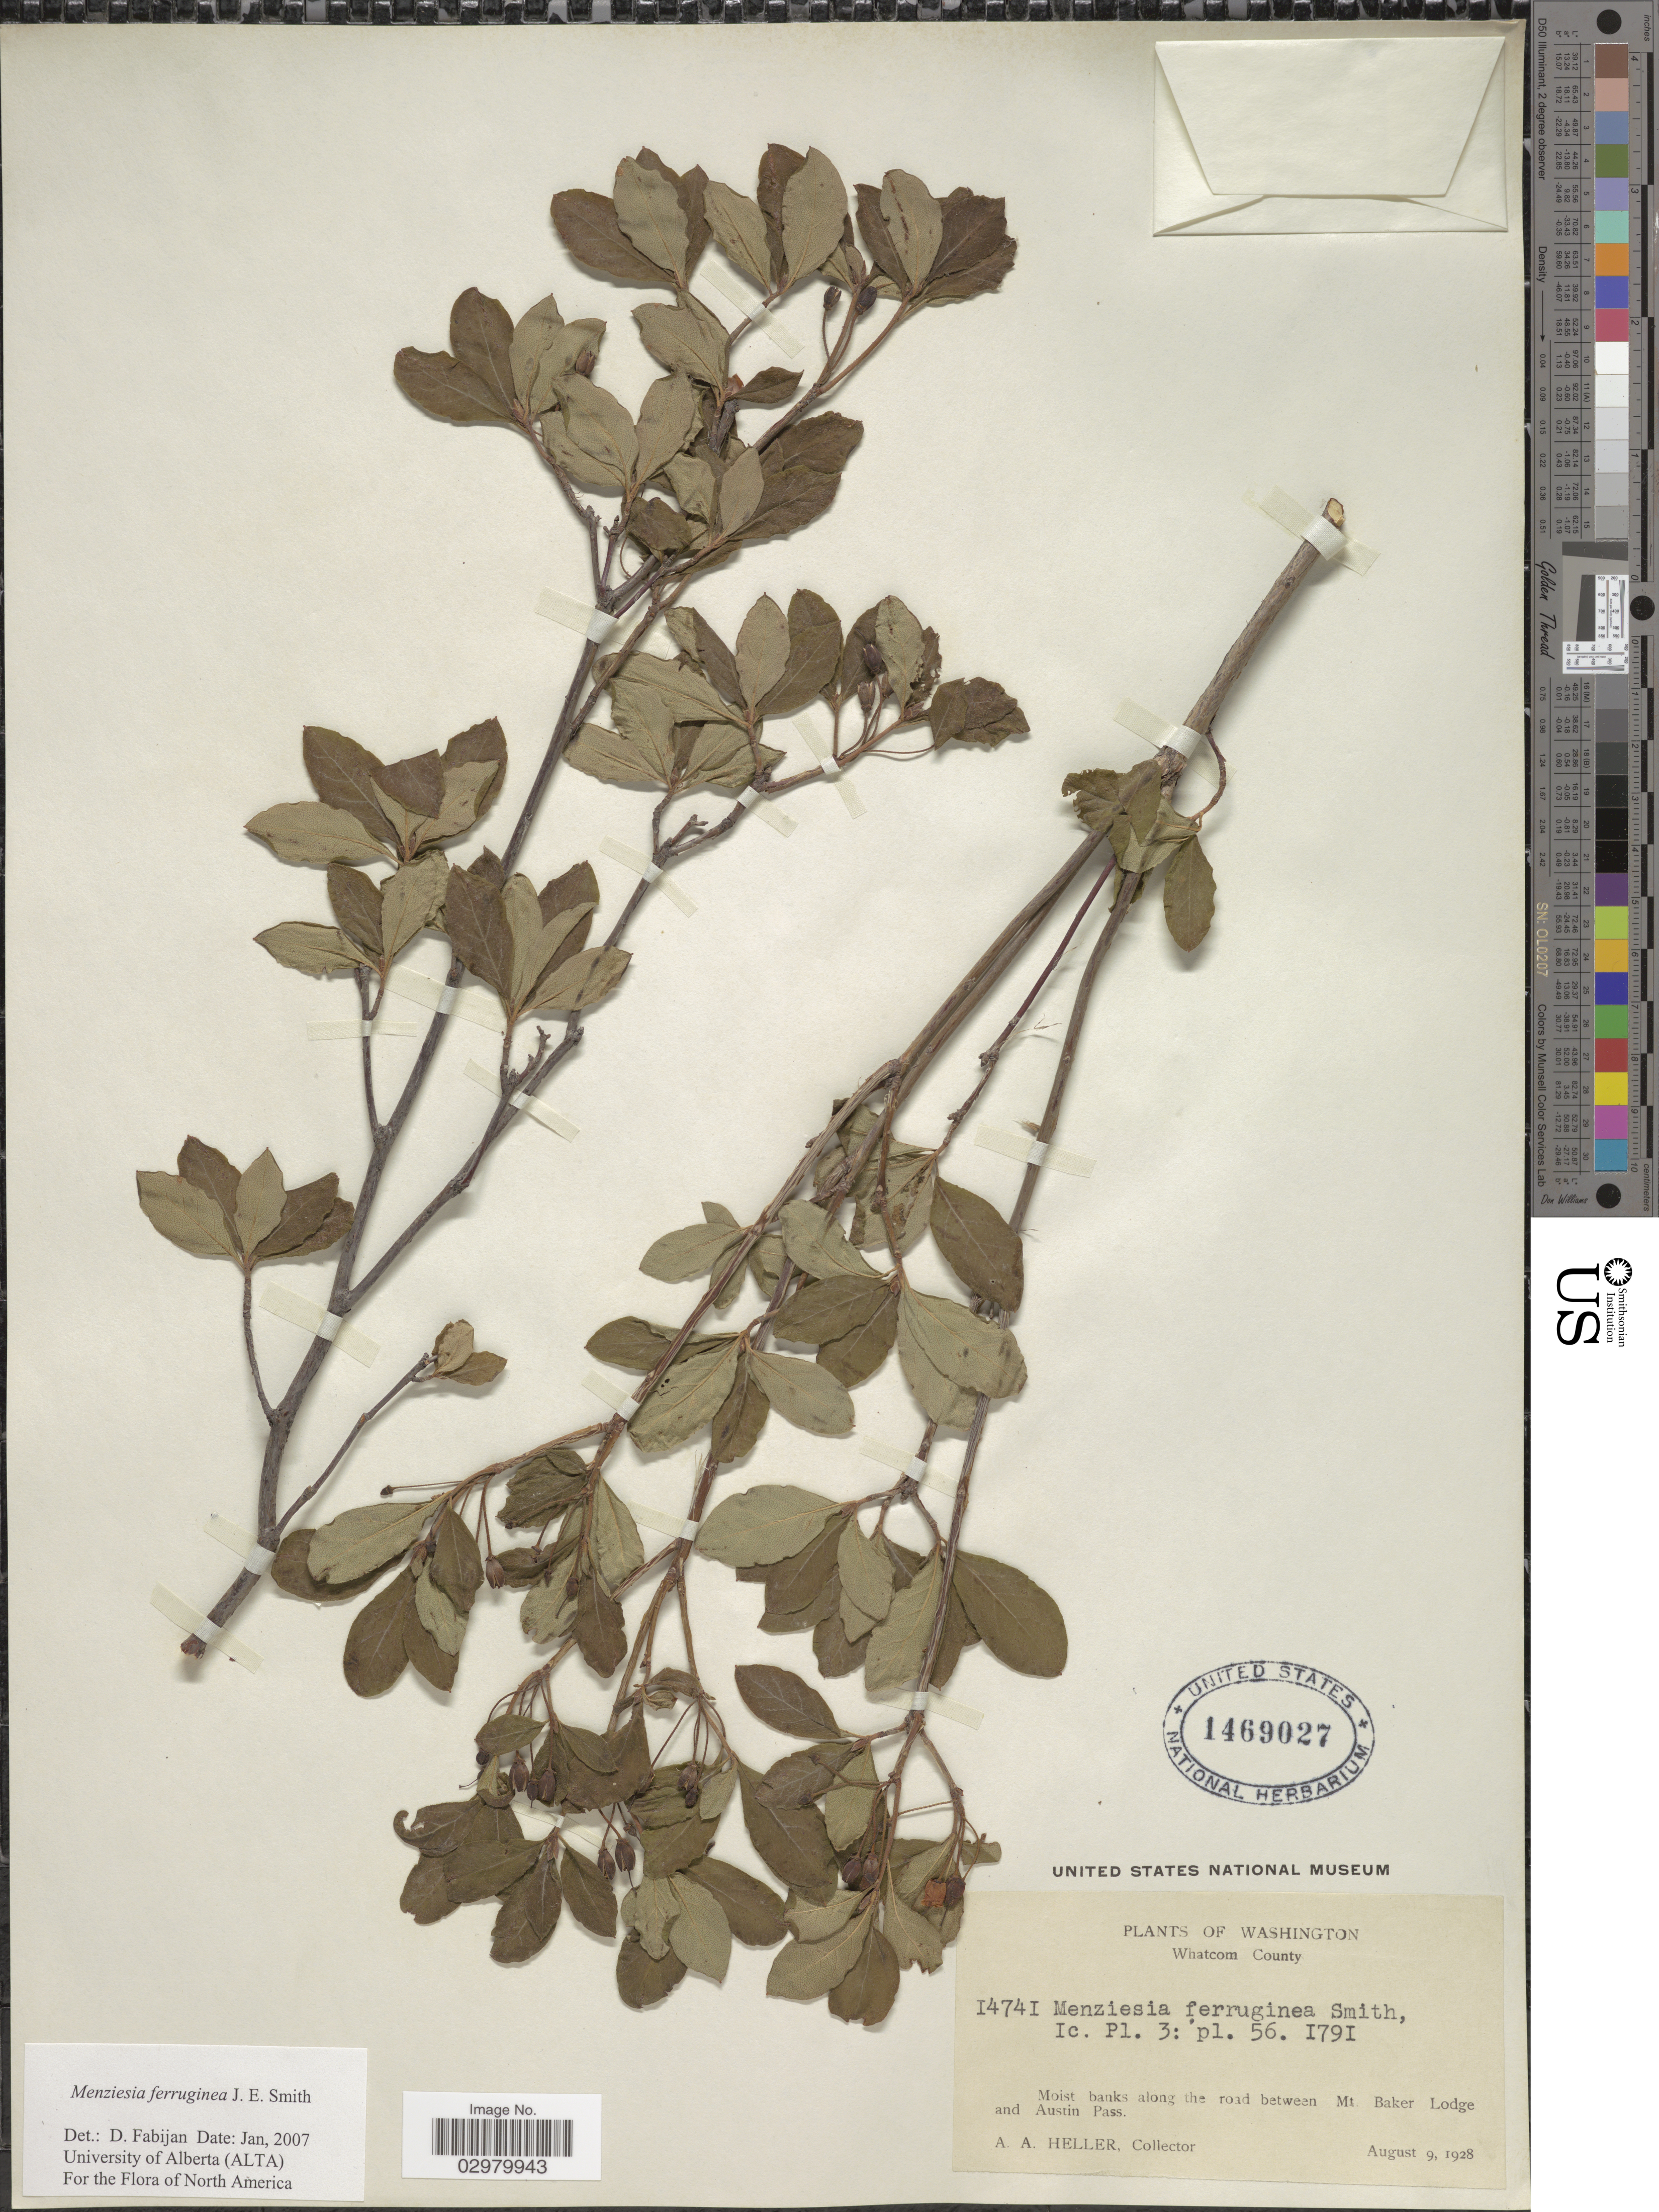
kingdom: Plantae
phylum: Tracheophyta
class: Magnoliopsida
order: Ericales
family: Ericaceae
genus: Menziesia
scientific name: Menziesia ferruginea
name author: Sm.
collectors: A. A. Heller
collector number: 14741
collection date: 1928-08-09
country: United States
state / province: Washington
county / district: Whatcom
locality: Whatcom County, Moist banks along the road between Mt. Baker Lodge and Austin Pass.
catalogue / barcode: US 1469027